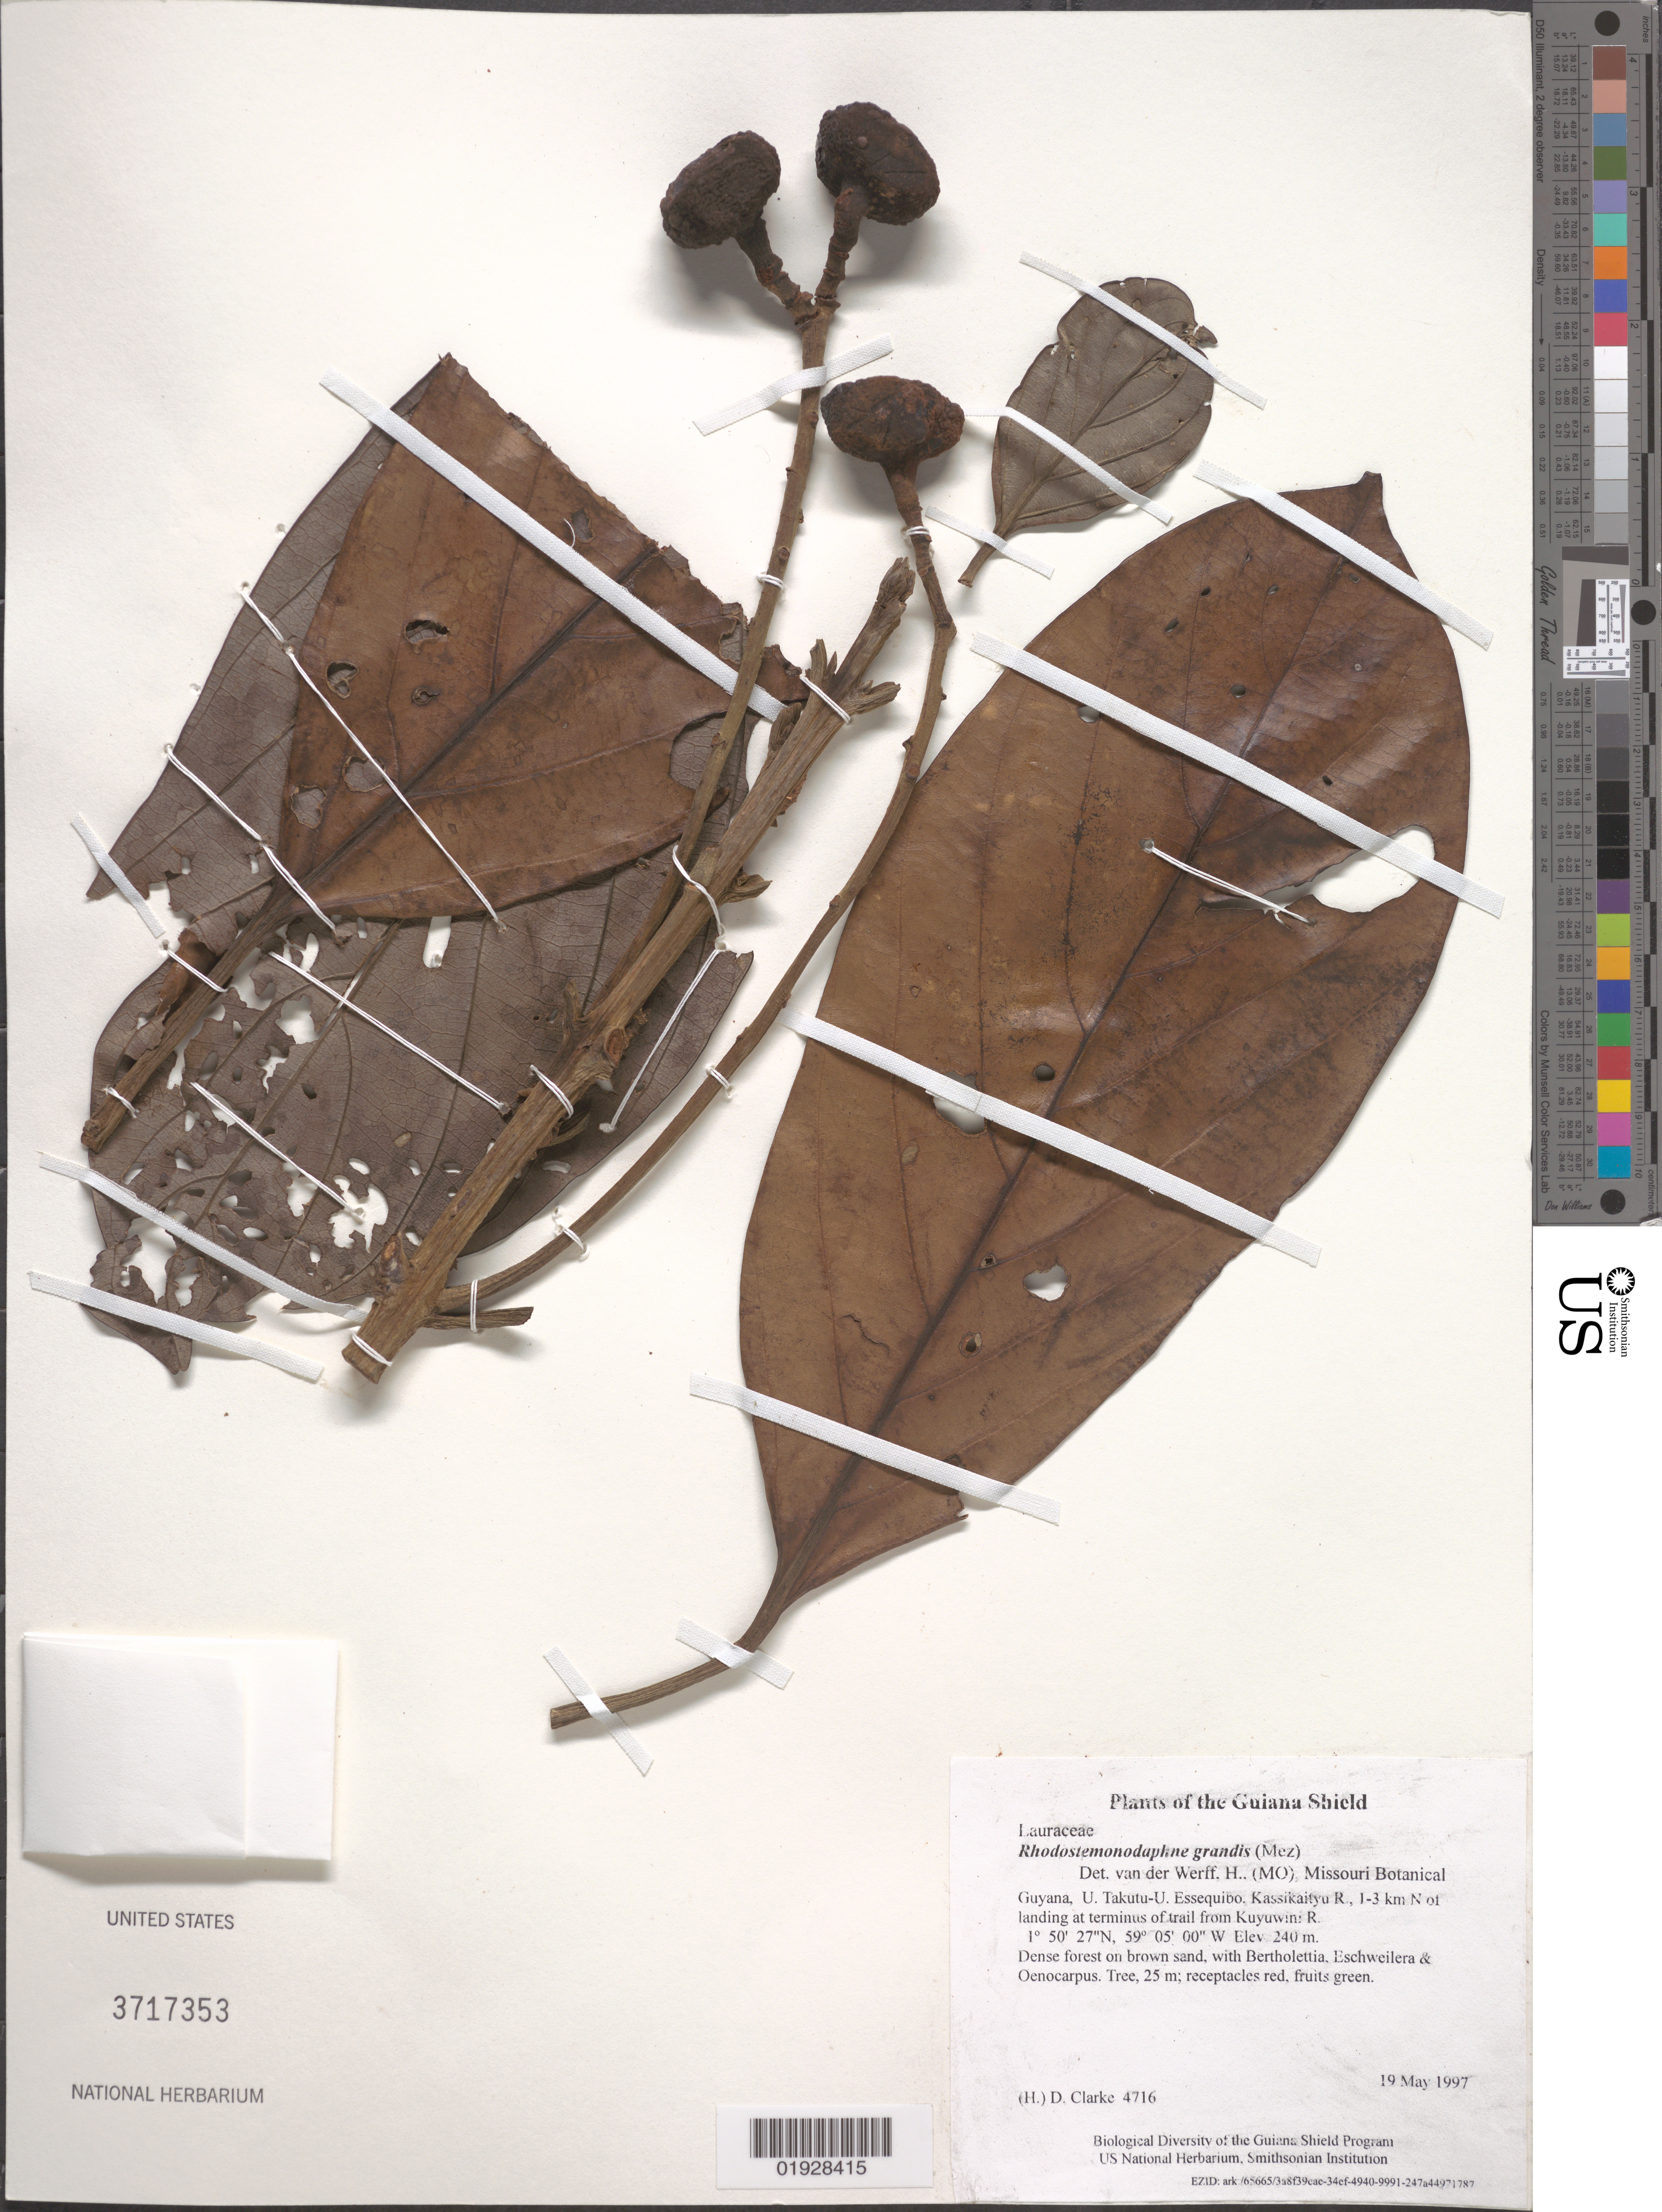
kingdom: Plantae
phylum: Tracheophyta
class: Magnoliopsida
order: Laurales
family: Lauraceae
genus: Rhodostemonodaphne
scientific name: Rhodostemonodaphne grandis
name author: (Mez) Rohwer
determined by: van der Werff, H.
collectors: H. D. Clarke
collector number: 4716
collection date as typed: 19 May 1997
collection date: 1997-05-19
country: Guyana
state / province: U. Takutu-U. Essequibo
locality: Kassikaityu R., 1-3 km N of landing at terminus of trail from Kuyuwini R.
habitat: Dense forest on brown sand, with Bertholettia, Eschweilera & Oenocarpus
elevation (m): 240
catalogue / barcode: US 3717353